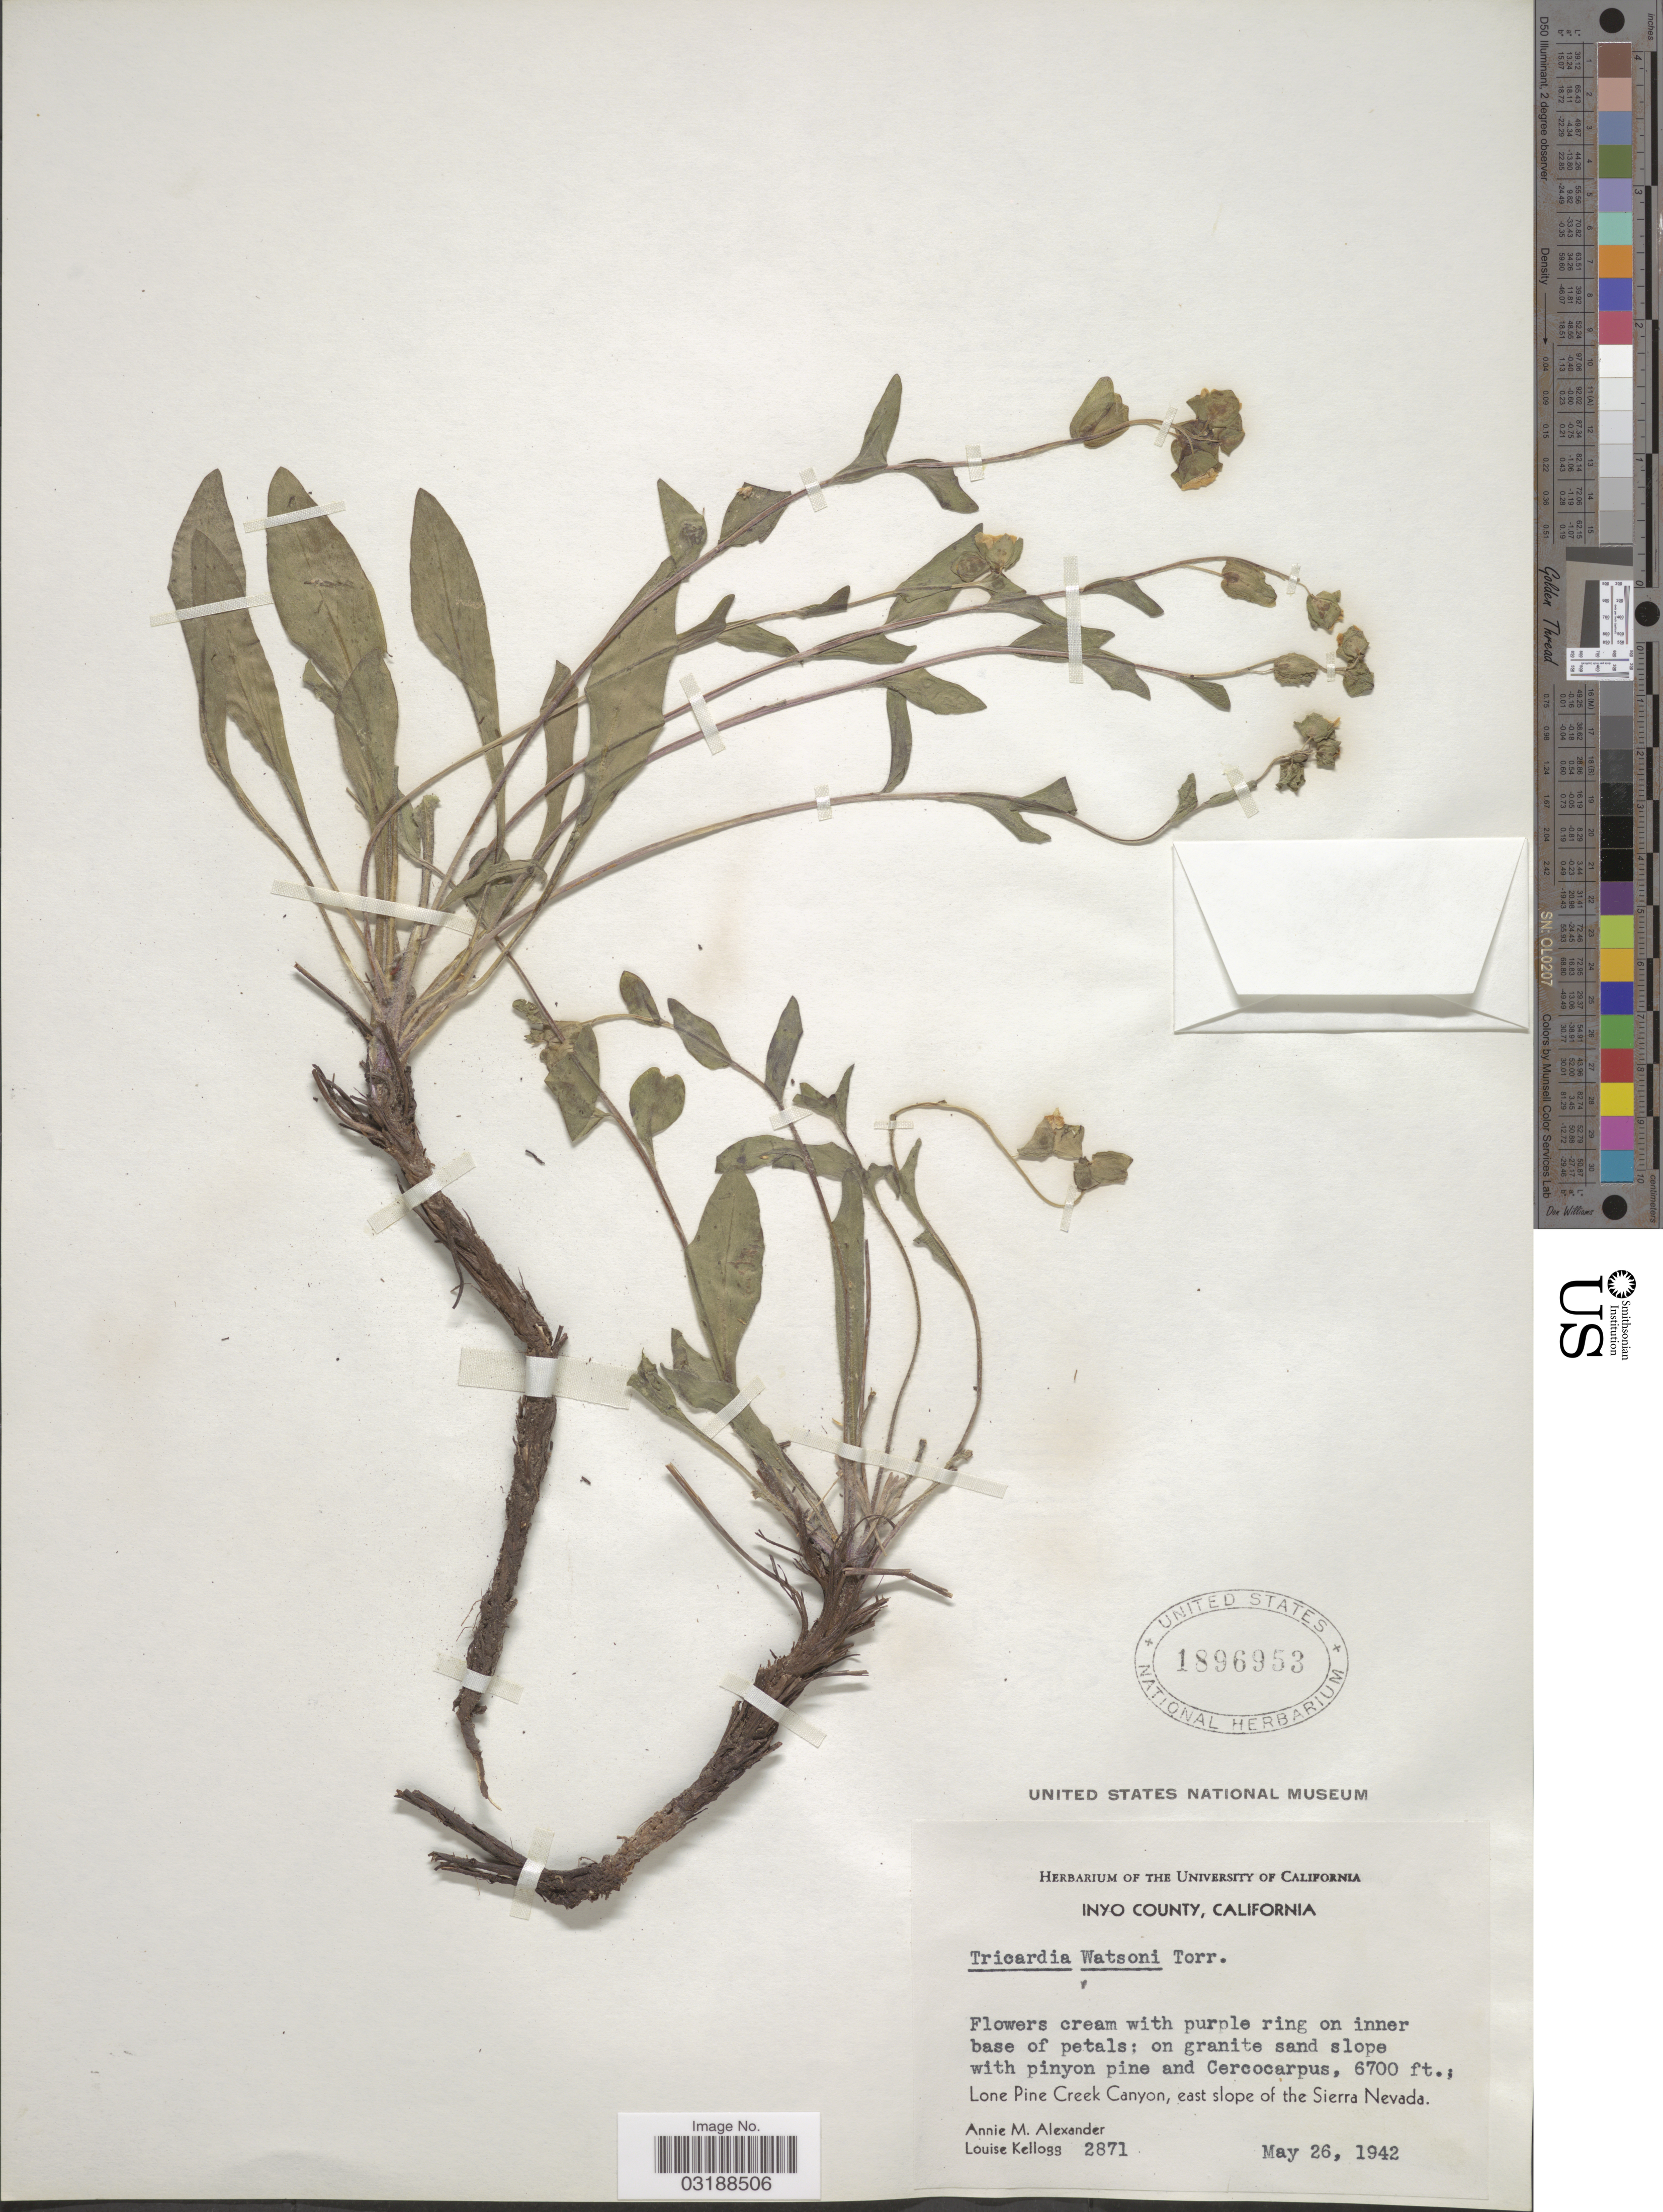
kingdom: Plantae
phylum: Tracheophyta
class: Magnoliopsida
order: Boraginales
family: Hydrophyllaceae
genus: Tricardia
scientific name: Tricardia watsonii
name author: Torr. ex S. Watson in C. King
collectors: A. M. Alexander & L. Kellogg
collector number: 2871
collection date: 1942-05-26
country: United States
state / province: California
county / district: Inyo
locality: Inyo County, Lone Pine Creek Canyon, east slope of the Sierra Nevada.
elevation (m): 2042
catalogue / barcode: US 1896953